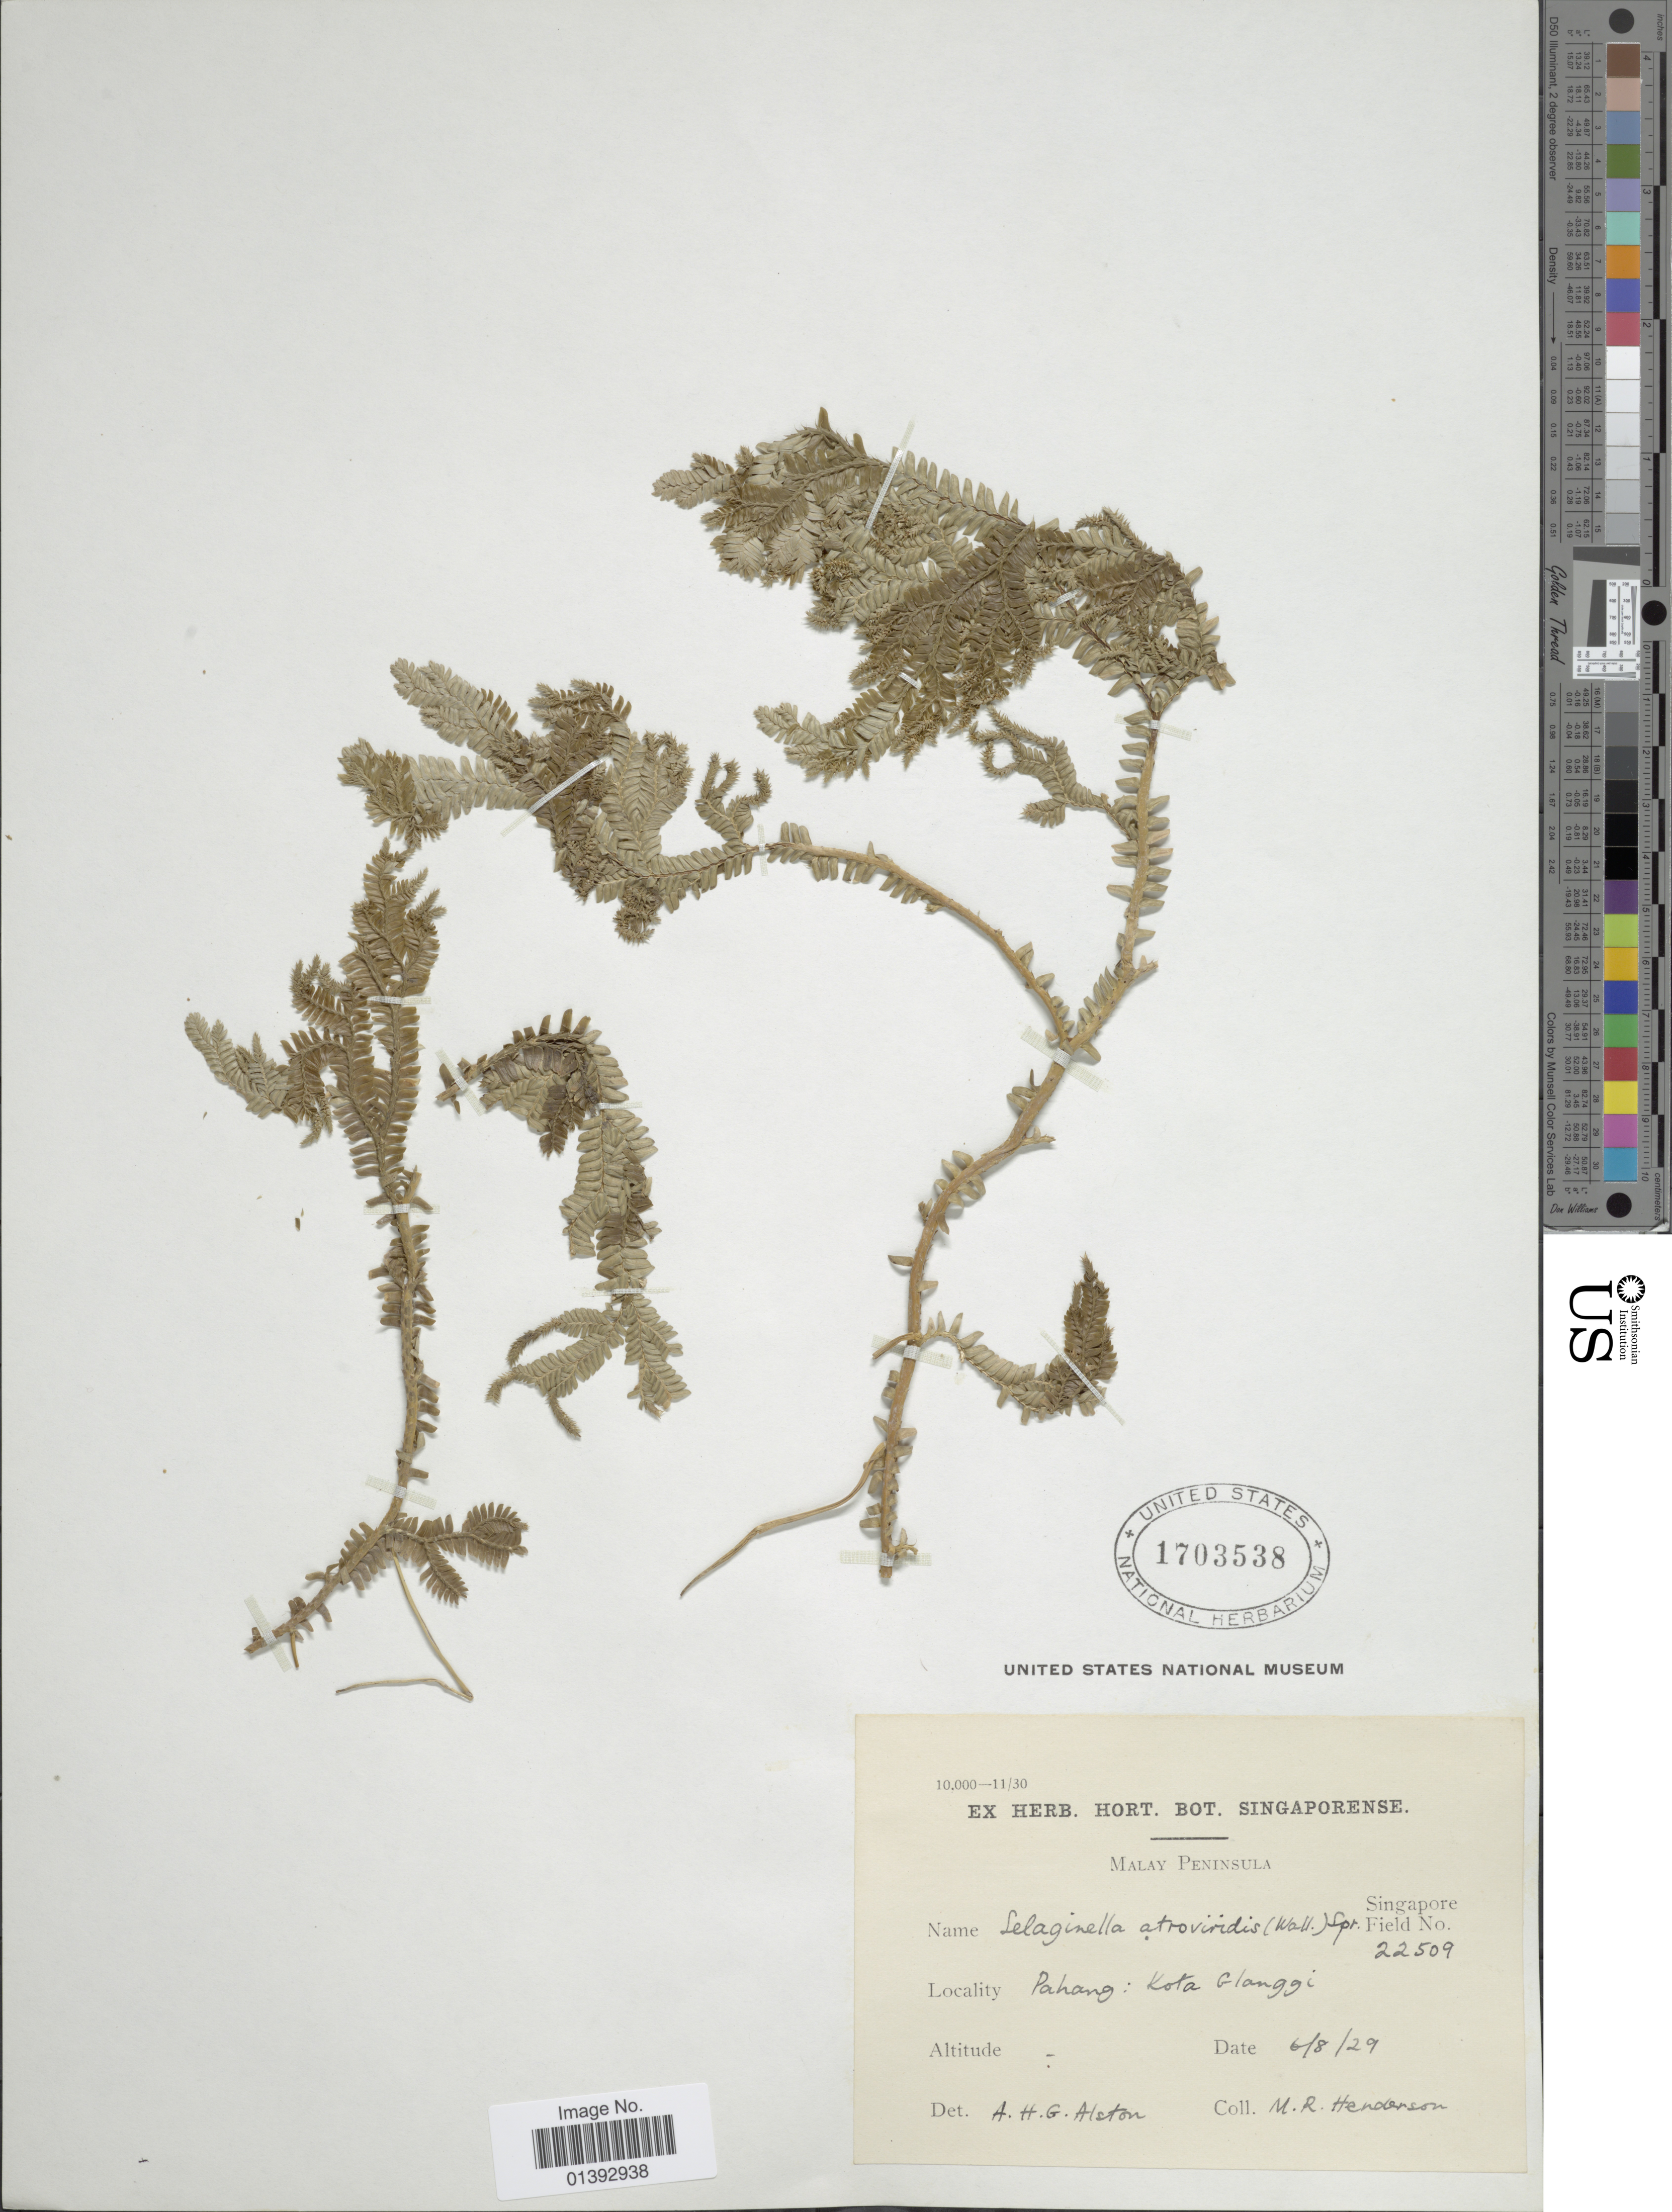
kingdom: Plantae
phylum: Tracheophyta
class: Lycopodiopsida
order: Selaginellales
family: Selaginellaceae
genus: Selaginella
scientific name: Selaginella intermedia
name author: (Blume) Spring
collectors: A. H. Alston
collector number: Singapore Field No. 22509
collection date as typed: Transcribed d/m/y: 6/8/29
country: Malaysia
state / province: Pahang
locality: Malay Peninsula, Kota Glanggi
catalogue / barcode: US 1703538